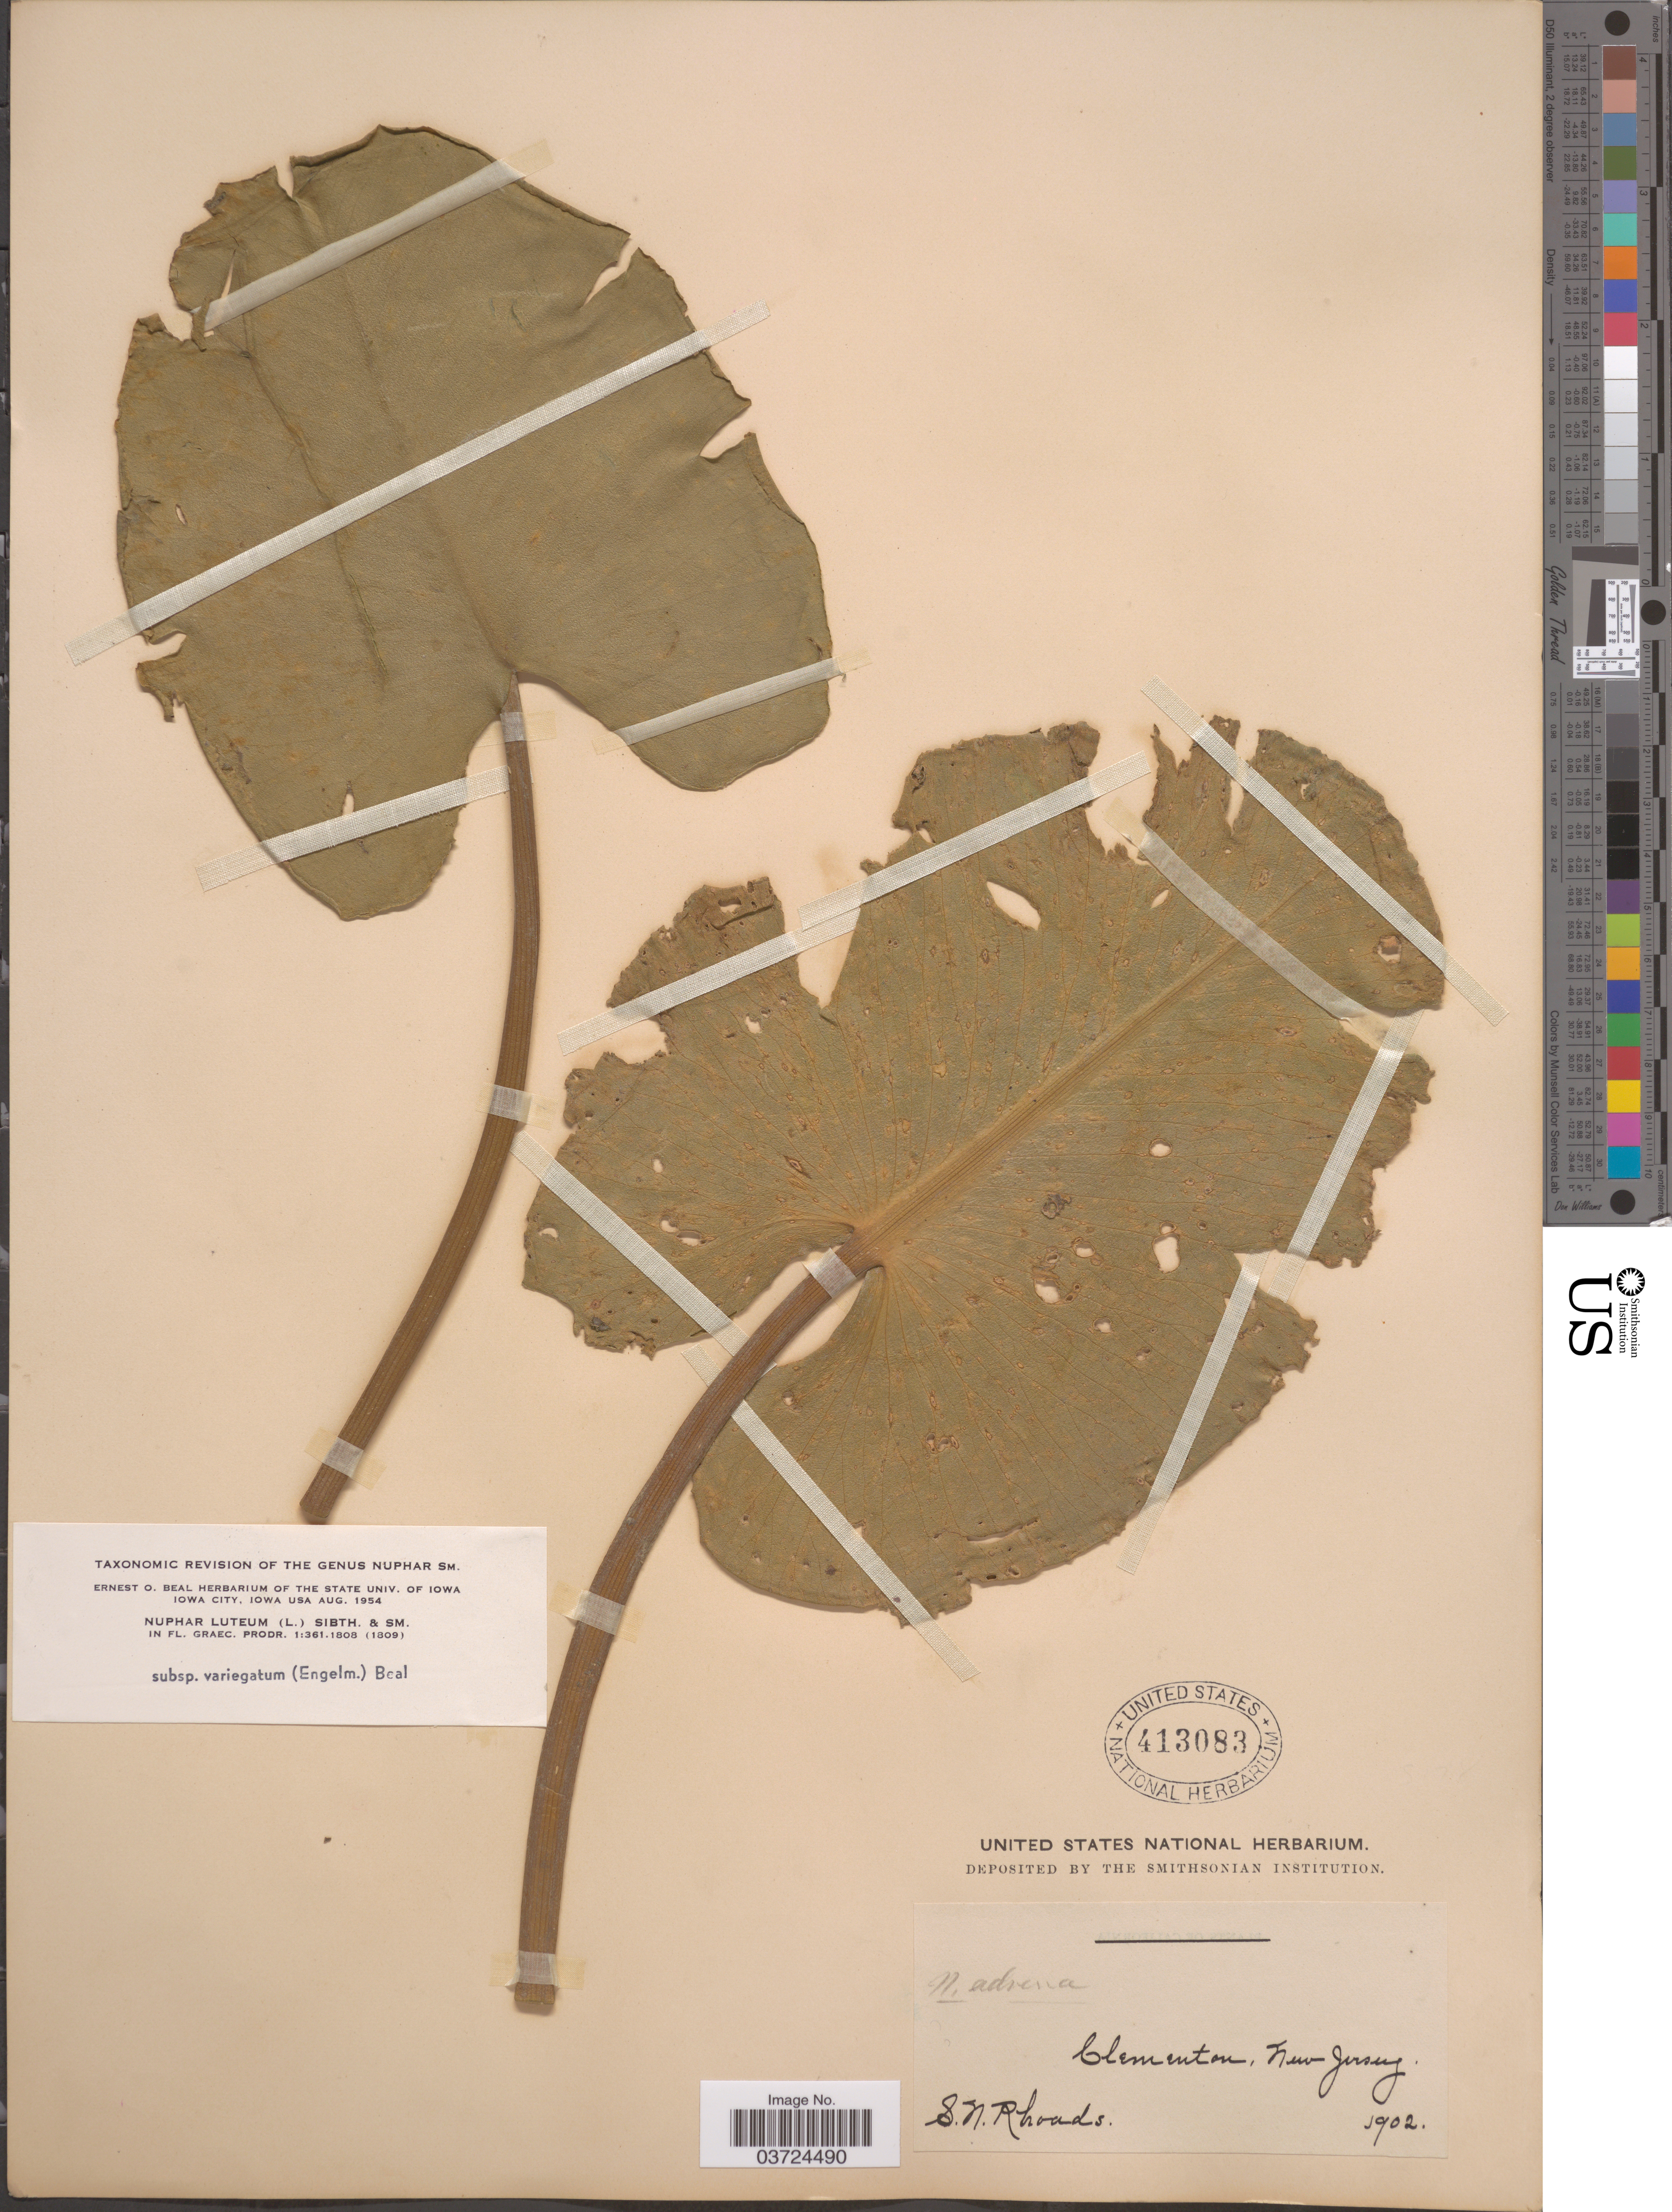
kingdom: Plantae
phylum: Tracheophyta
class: Magnoliopsida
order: Nymphaeales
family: Nymphaeaceae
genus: Nuphar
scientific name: Nuphar lutea subsp. variegata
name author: (Engelm. ex Durand) E.O. Beal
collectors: S. Rhoads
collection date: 1902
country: United States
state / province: New Jersey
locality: Clementon.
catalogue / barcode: US 413083